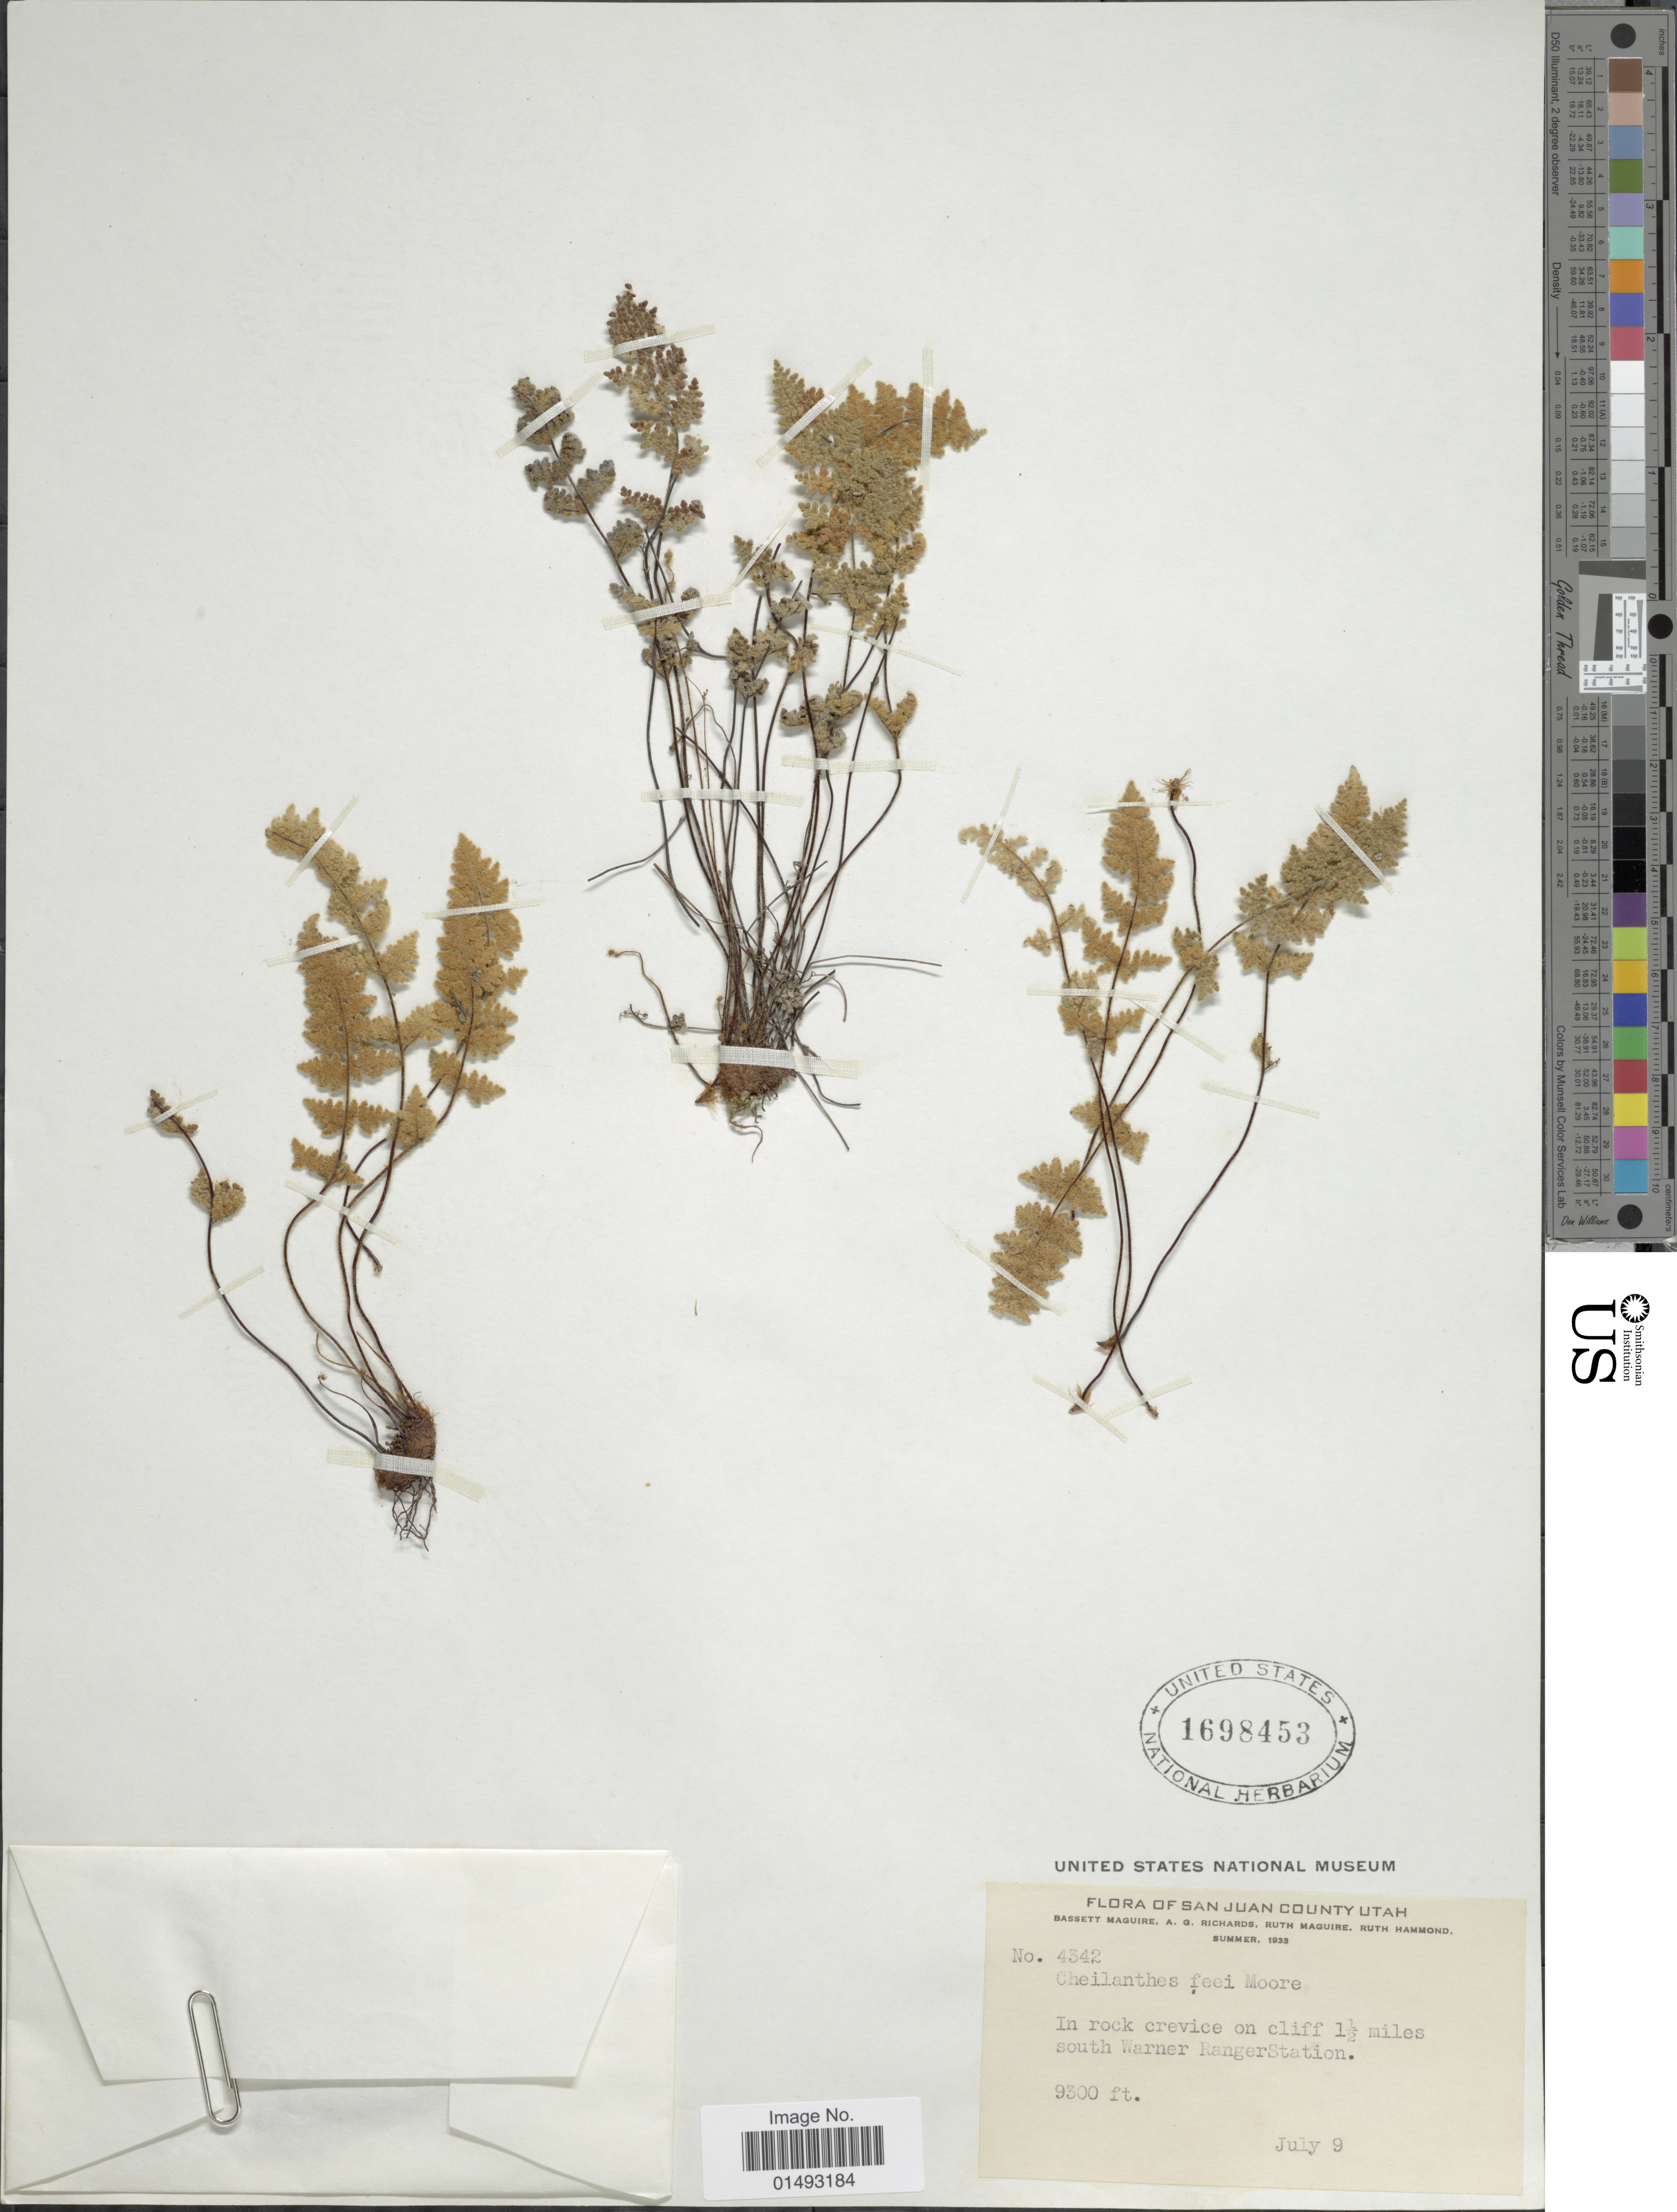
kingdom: Plantae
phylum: Tracheophyta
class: Polypodiopsida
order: Polypodiales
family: Pteridaceae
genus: Myriopteris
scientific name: Myriopteris gracilis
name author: Fée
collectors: B. Maguire, A. Richards, R. R. Maguire & R. Hammond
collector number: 4342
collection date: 1933-07-09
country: United States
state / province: Utah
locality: San Juan, In rock crevice on cliff 1½ mile south Warner Ranger Station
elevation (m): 2835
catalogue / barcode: US 1698453